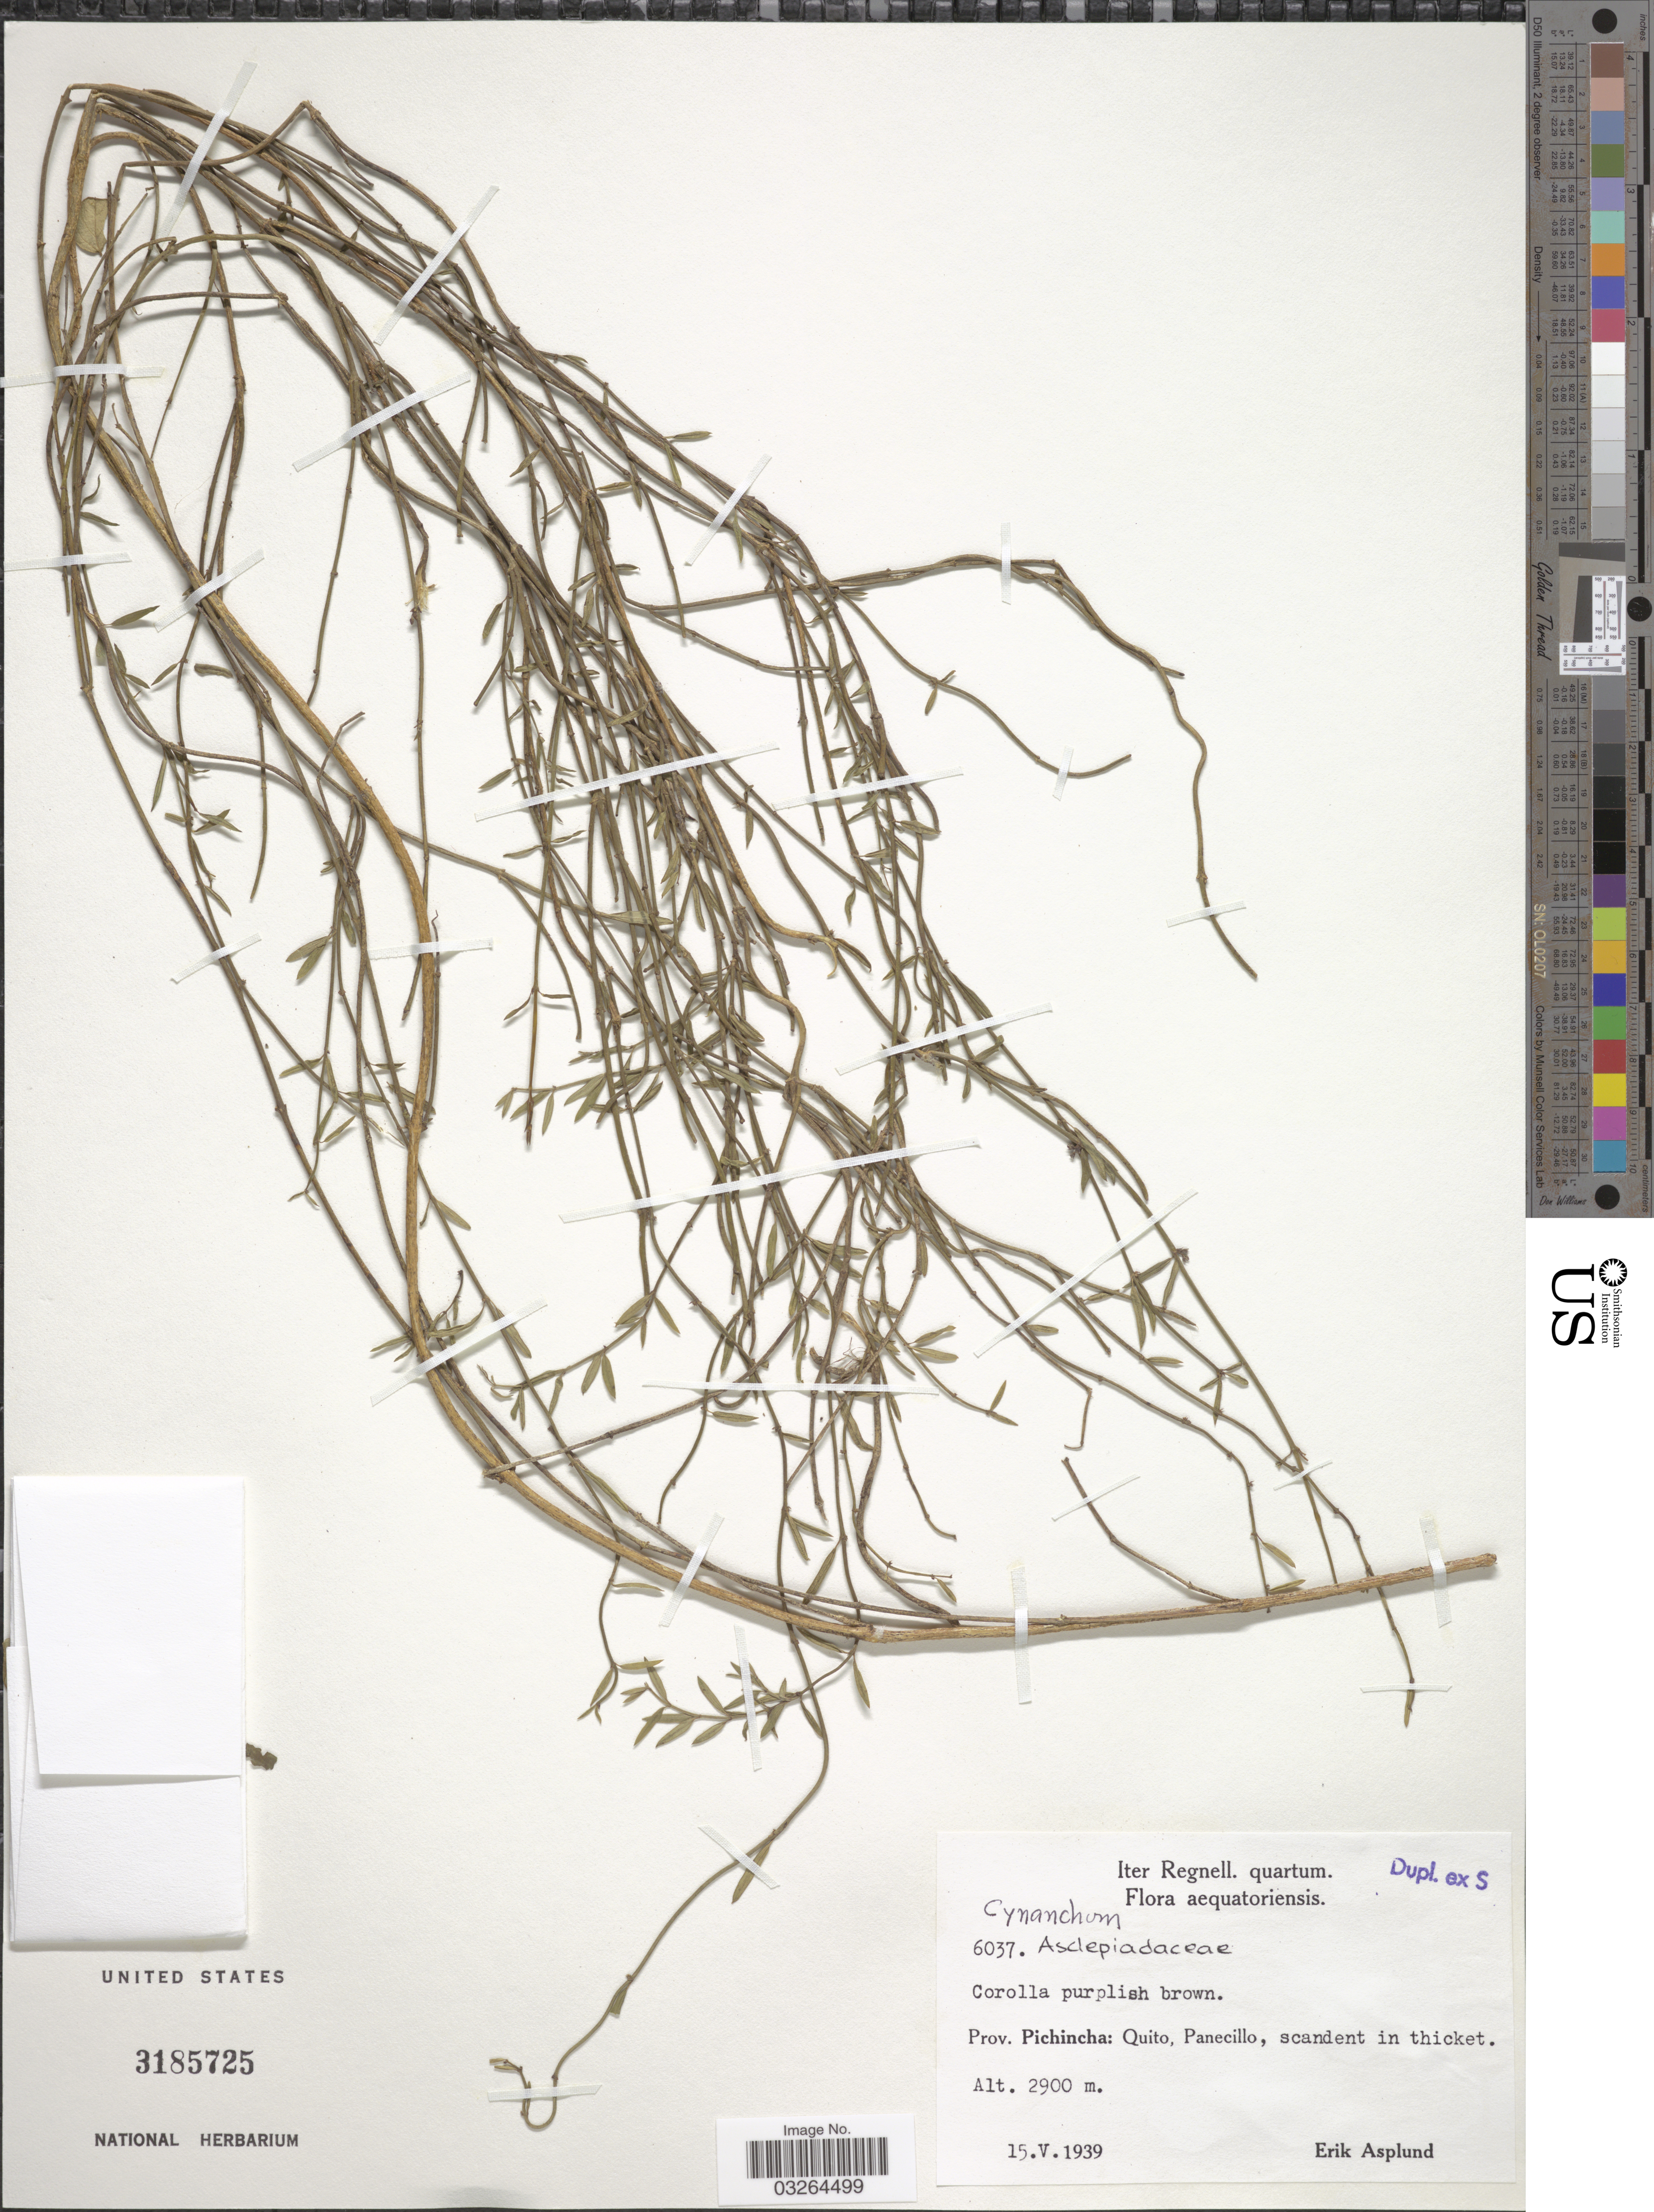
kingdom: Plantae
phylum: Tracheophyta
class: Magnoliopsida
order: Gentianales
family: Apocynaceae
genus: Cynanchum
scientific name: Cynanchum sp.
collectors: E. Asplund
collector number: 6037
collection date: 1939-05-15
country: Ecuador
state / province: Pichincha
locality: Quito, Panecillo, scandent in thicket.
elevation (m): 2900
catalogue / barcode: US 3185725